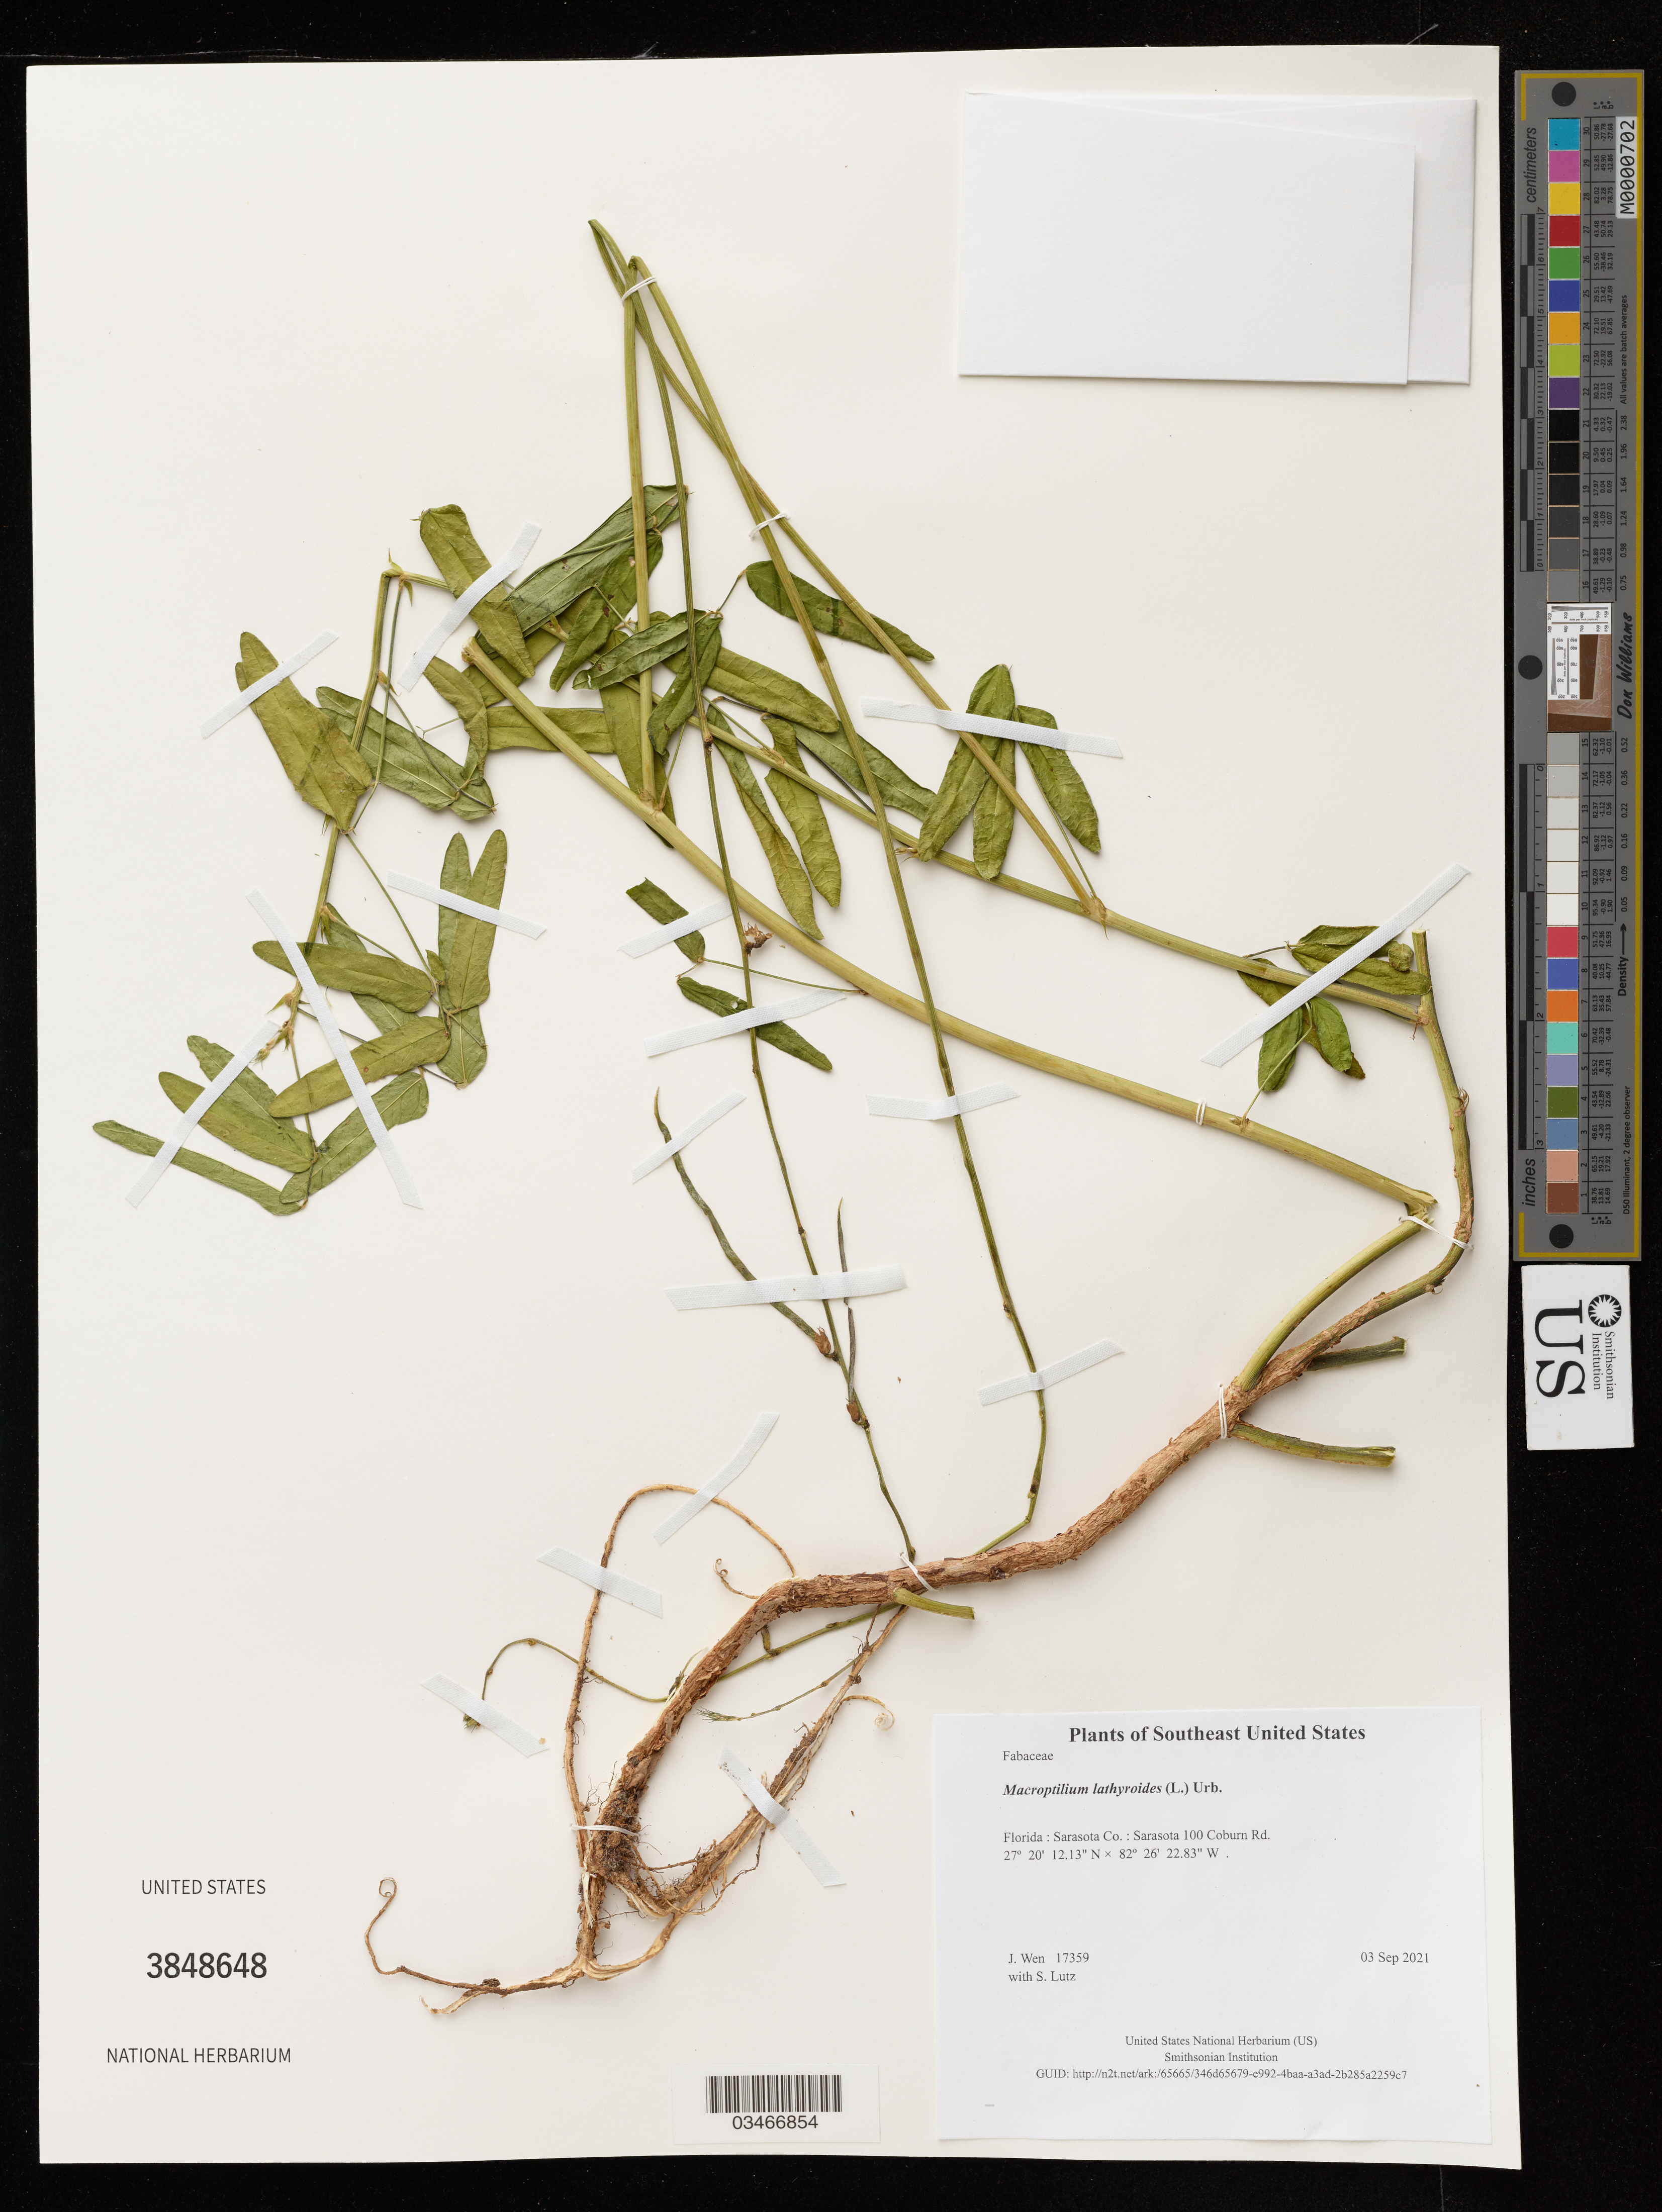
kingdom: Plantae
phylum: Tracheophyta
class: Magnoliopsida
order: Fabales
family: Fabaceae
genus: Macroptilium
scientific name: Macroptilium lathyroides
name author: (L.) Urb.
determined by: Wen, Jun, (BOT), Smithsonian Institution - National Museum of Natural History (UNITED STATES)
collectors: J. Wen & S. Lutz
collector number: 17359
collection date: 2021-09-03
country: United States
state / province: Florida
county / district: Sarasota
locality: Sarasota 100 Coburn Rd.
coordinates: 27.336703 N, 82.439674 W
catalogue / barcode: US 3848648